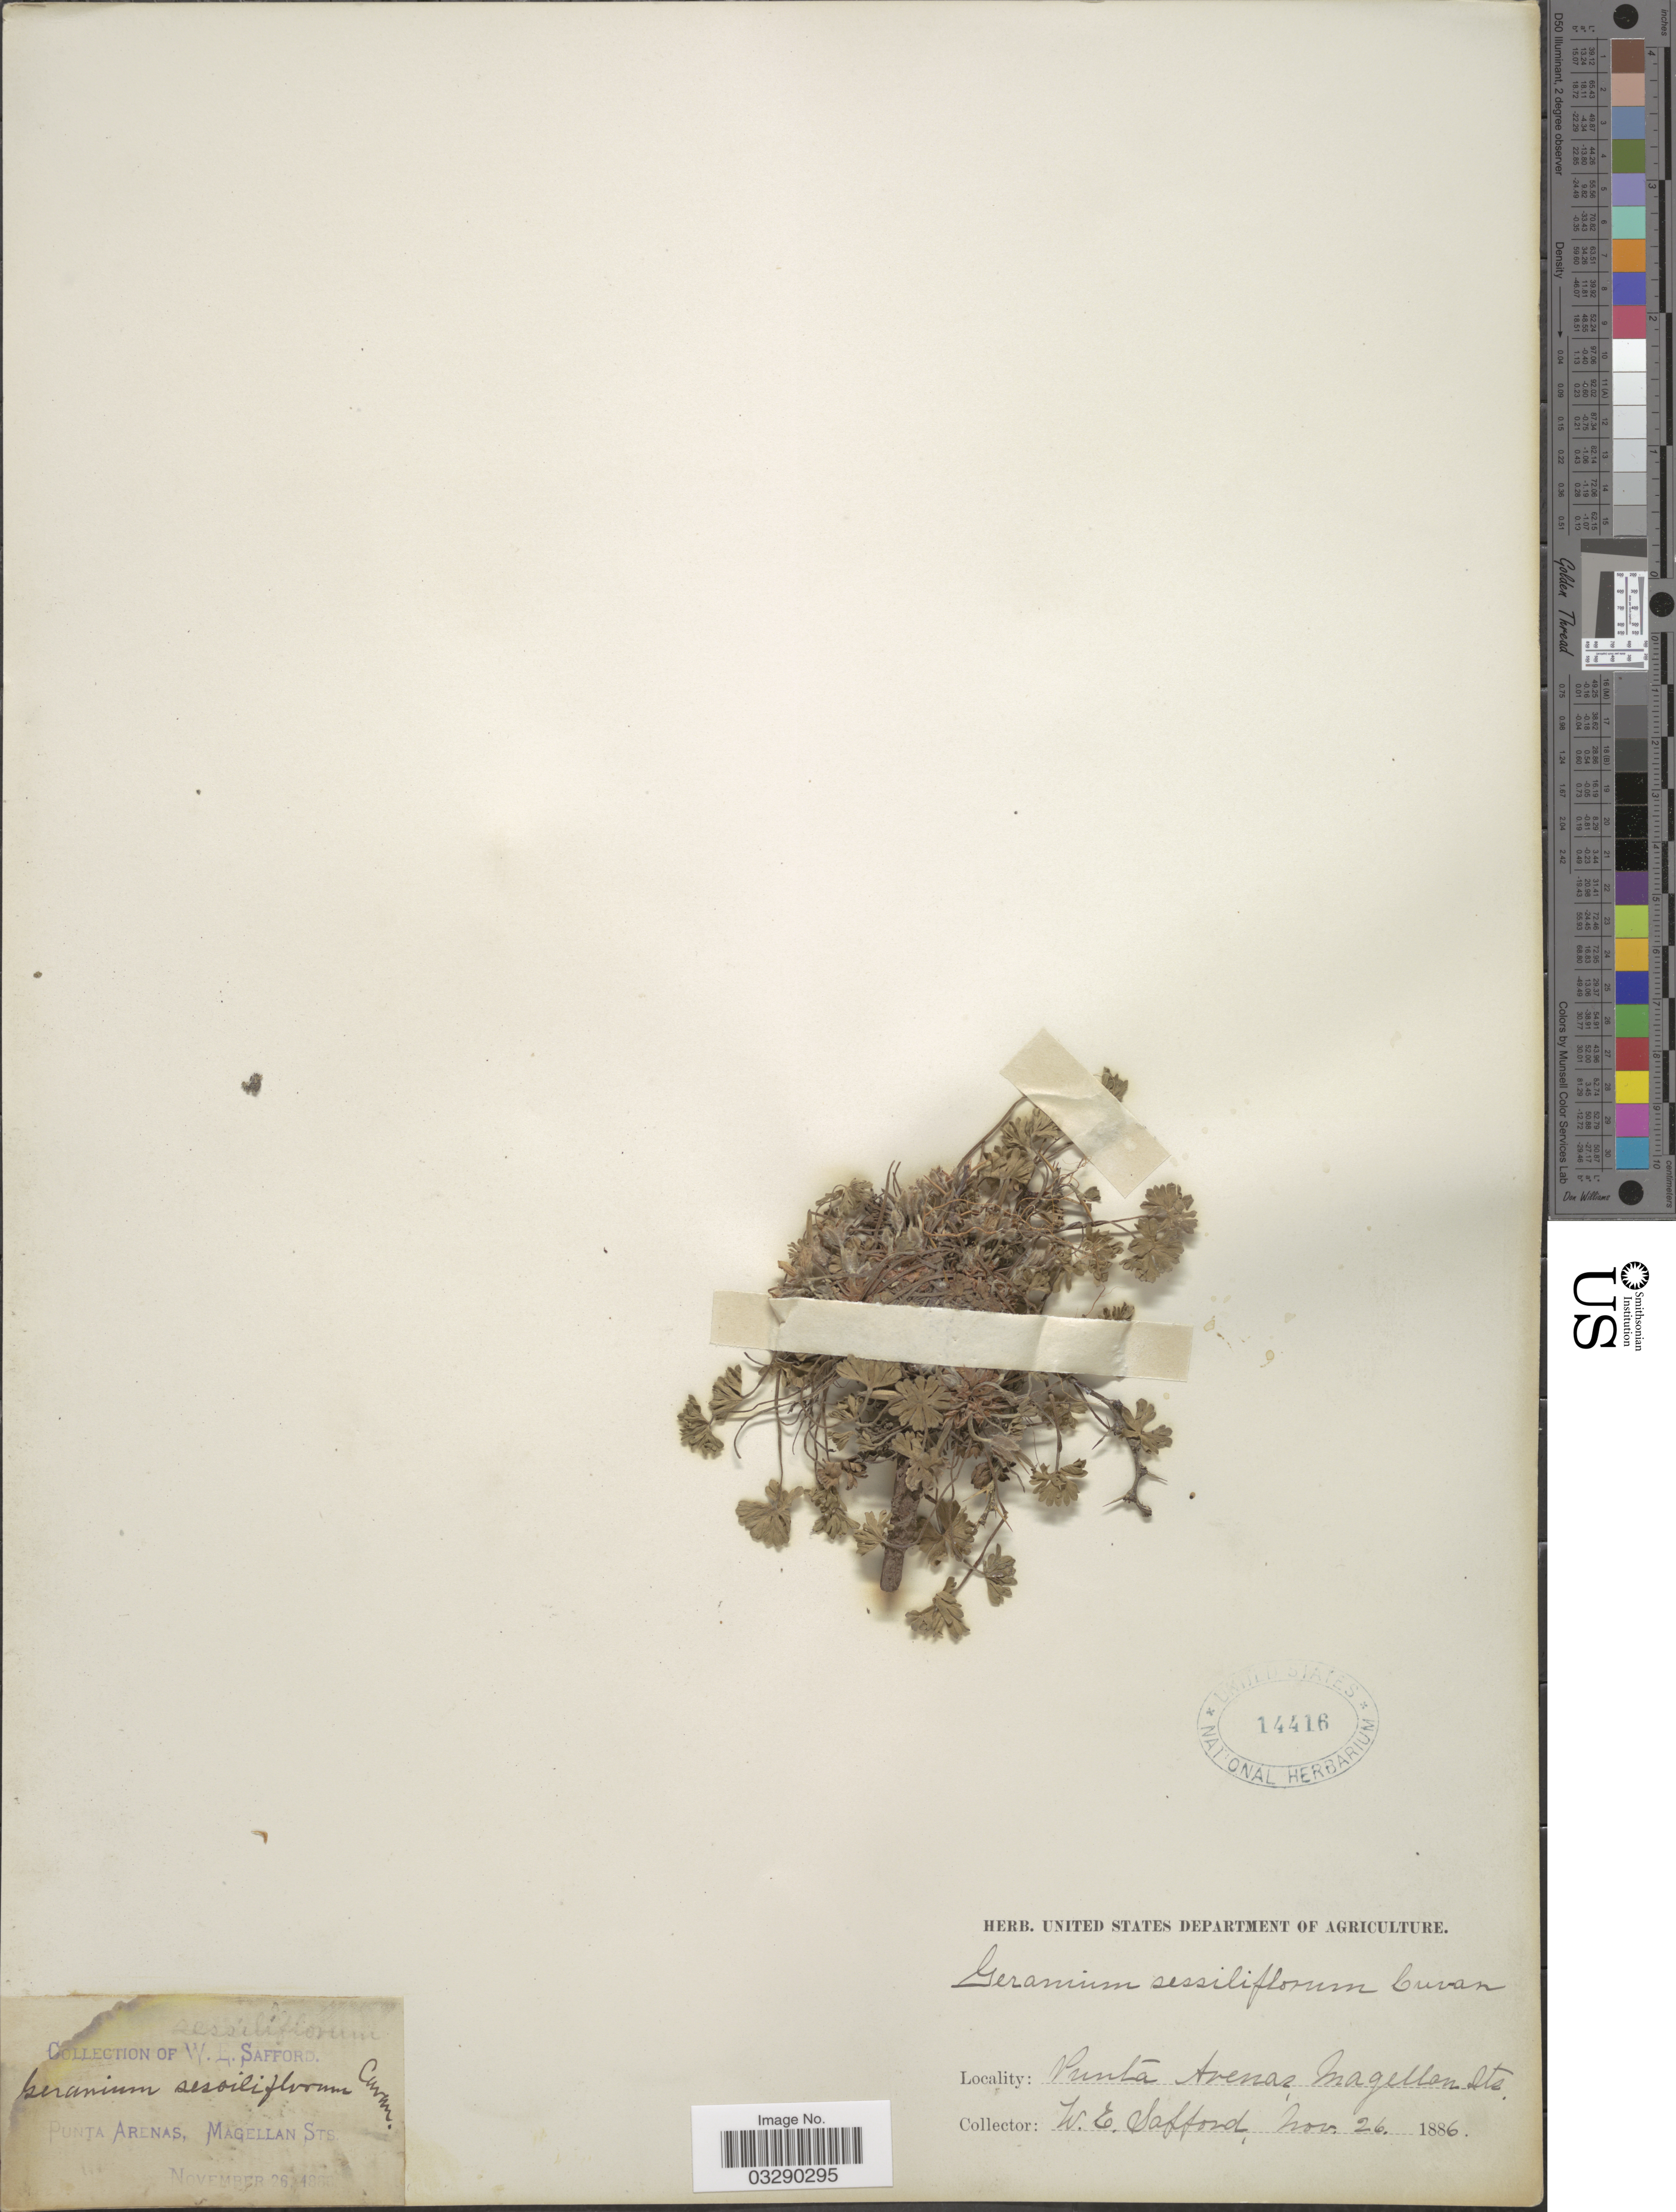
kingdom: Plantae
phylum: Tracheophyta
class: Magnoliopsida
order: Geraniales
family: Geraniaceae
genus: Geranium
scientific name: Geranium sessiliflorum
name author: Cav.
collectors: W. E. Safford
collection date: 1886-11-26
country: Chile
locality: Punta Arenas, Magellan Sts.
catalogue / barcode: US 14416